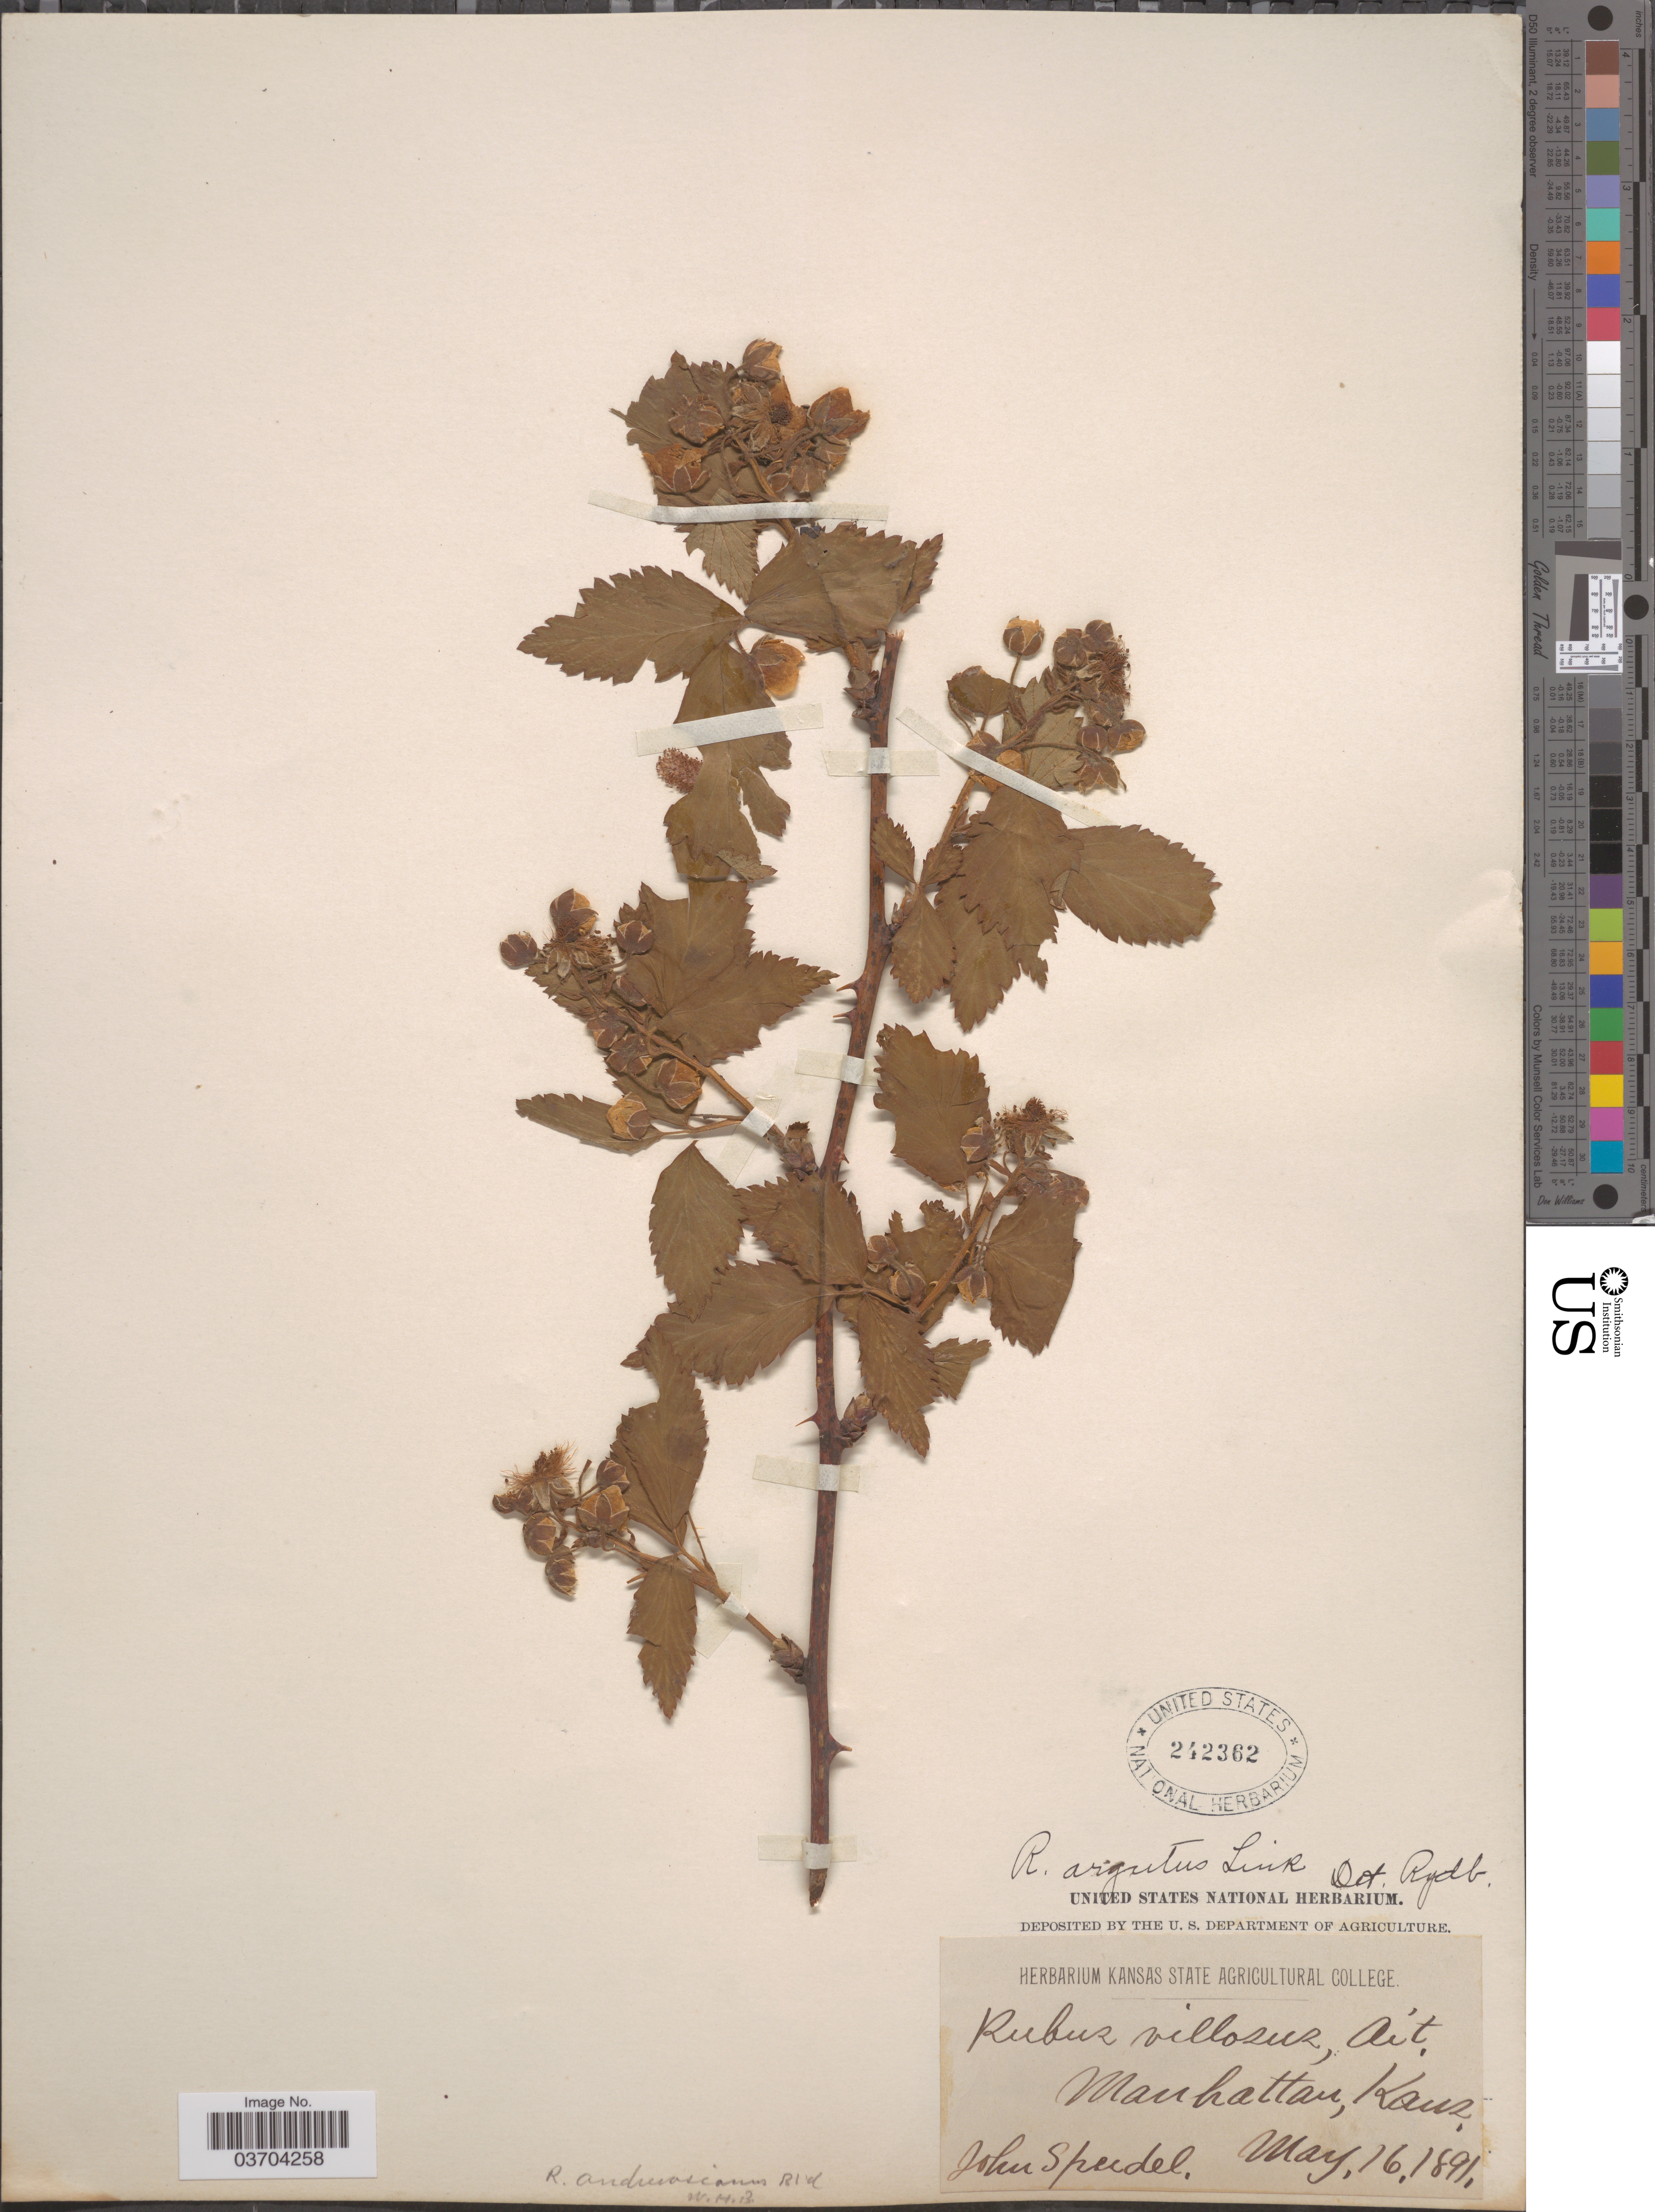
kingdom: Plantae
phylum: Tracheophyta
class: Magnoliopsida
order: Rosales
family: Rosaceae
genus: Rubus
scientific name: Rubus argutus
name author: Link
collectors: J. Specdel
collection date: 1891-05-16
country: United States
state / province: Kansas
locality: Manhatten.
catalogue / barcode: US 242362